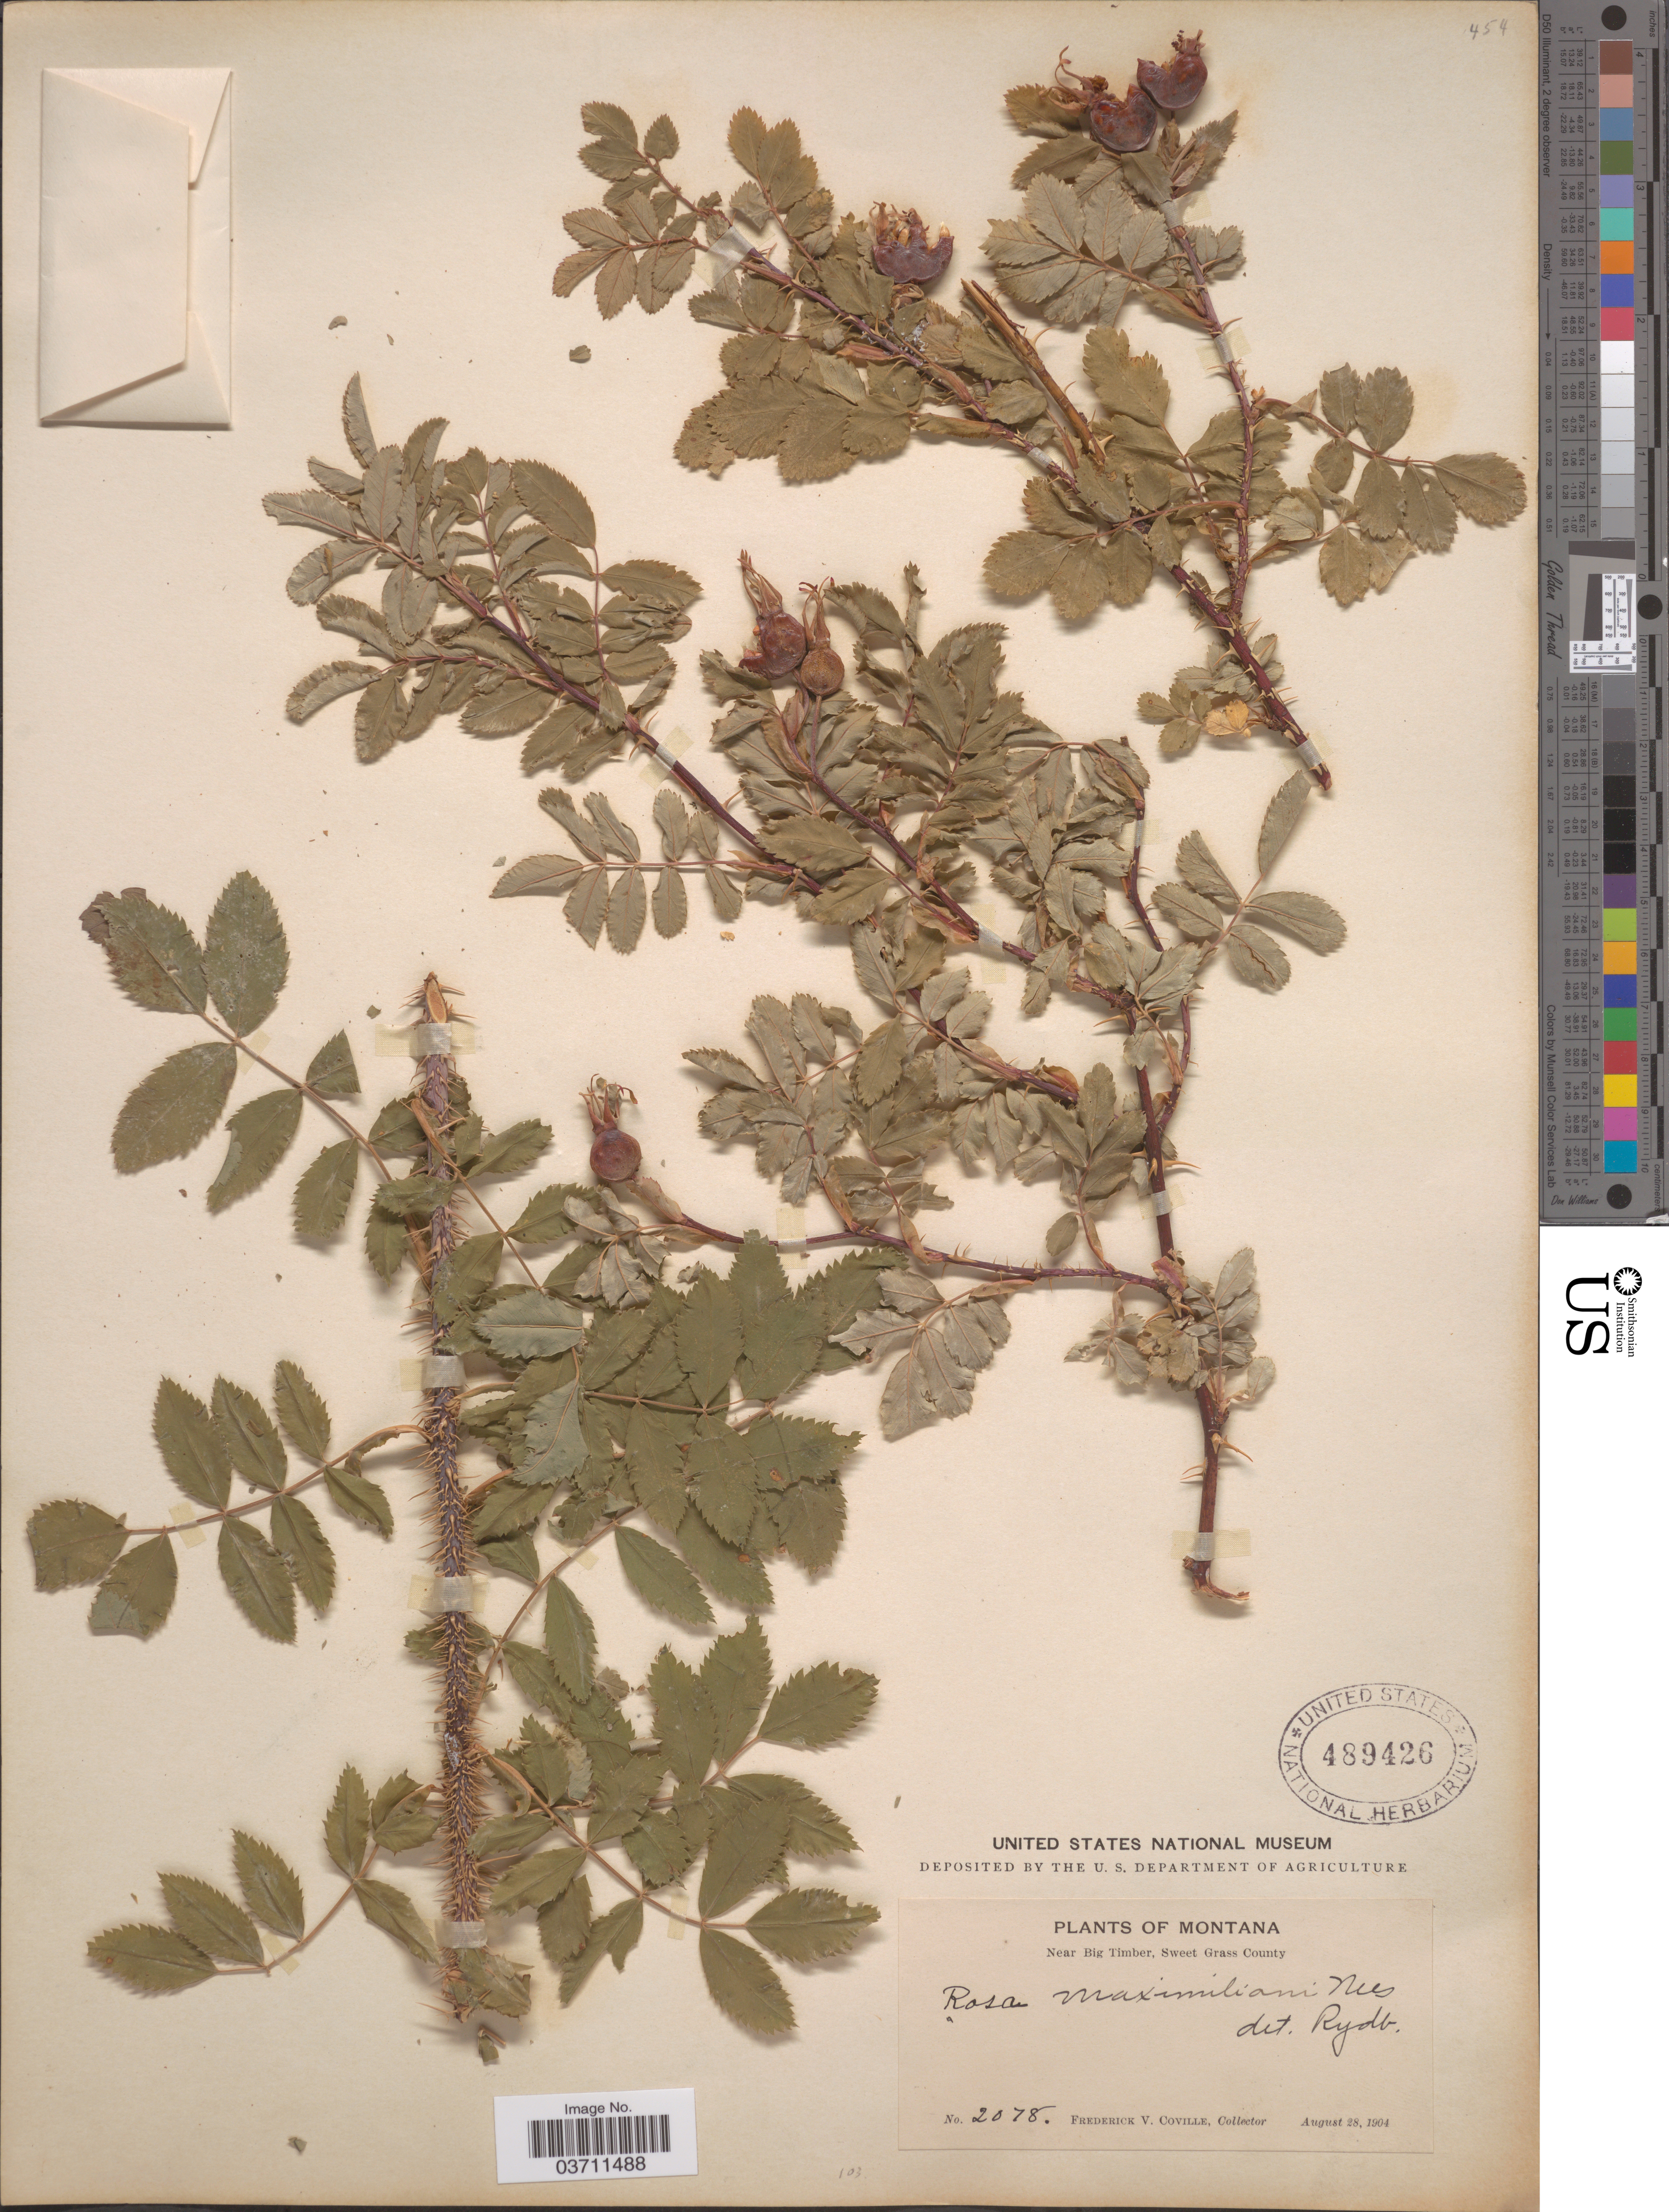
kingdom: Plantae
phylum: Tracheophyta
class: Magnoliopsida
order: Rosales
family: Rosaceae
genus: Rosa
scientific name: Rosa maximiliani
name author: Nees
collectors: F. V. Coville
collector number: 2078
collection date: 1904-08-28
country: United States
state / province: Montana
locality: Near Big Timber, Sweet Grass County.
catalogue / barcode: US 489426